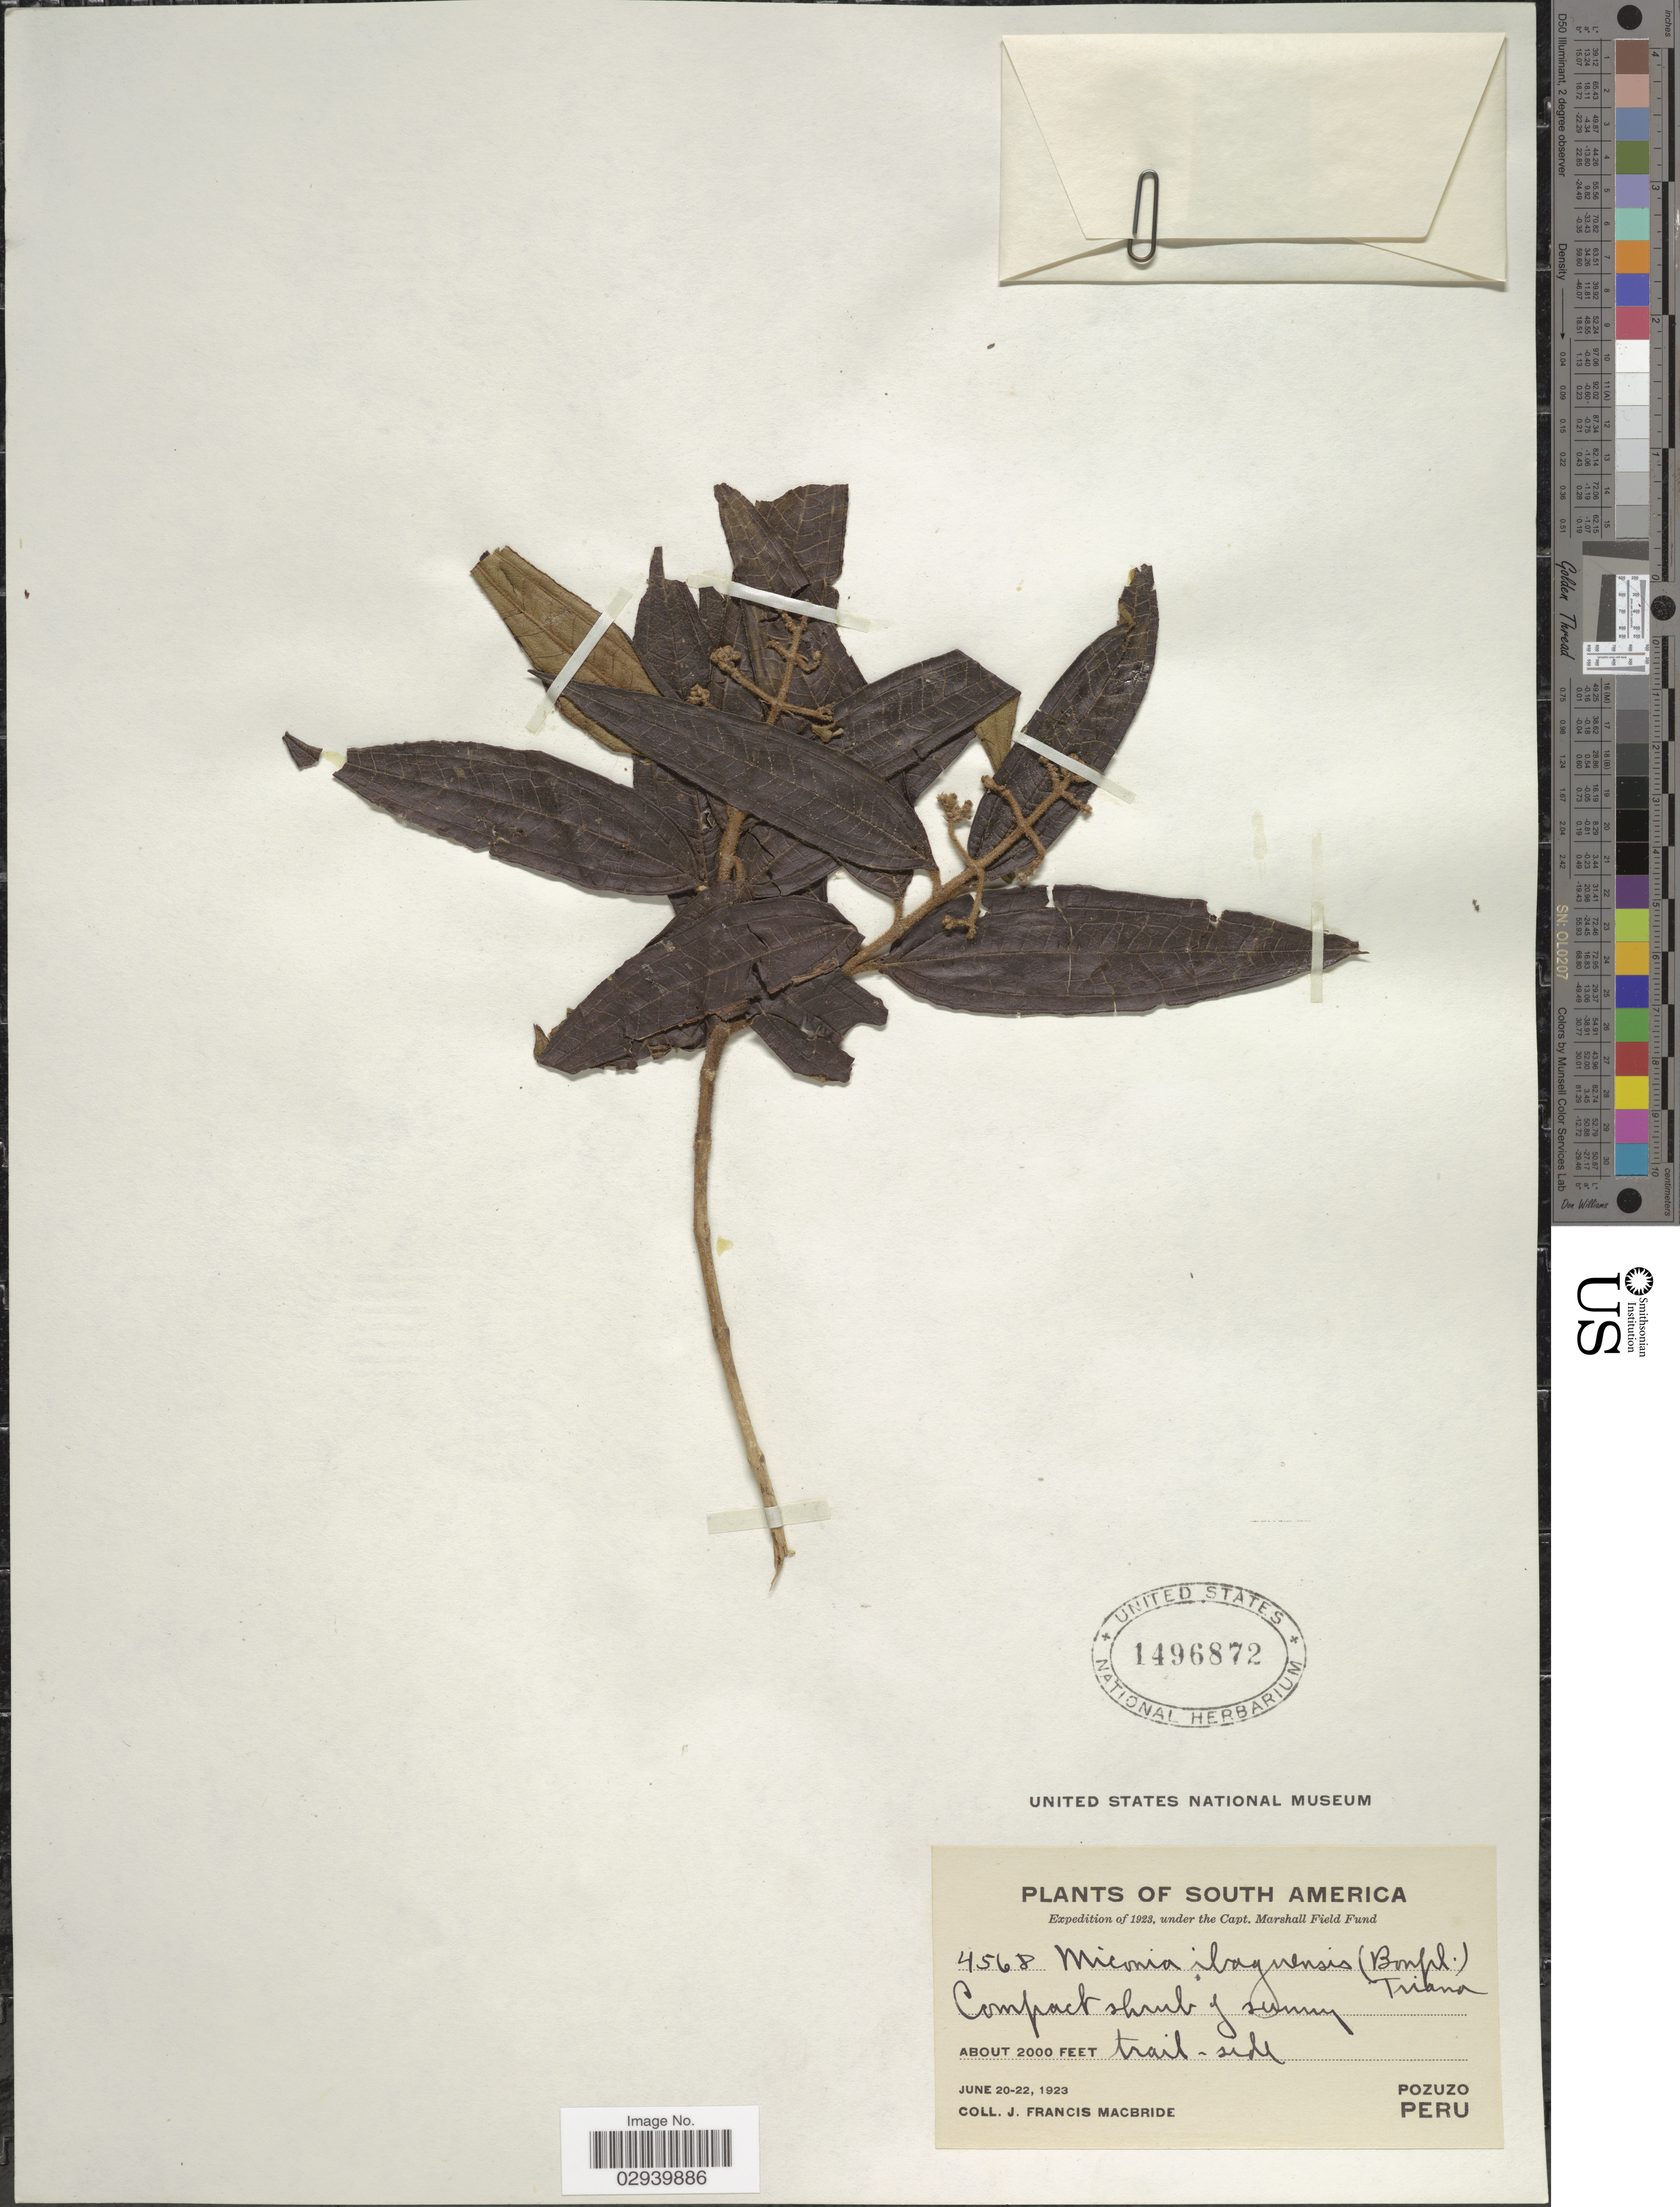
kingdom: Plantae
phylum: Tracheophyta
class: Magnoliopsida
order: Myrtales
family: Melastomataceae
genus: Miconia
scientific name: Miconia ibaguensis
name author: (Bonpl.) Triana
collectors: J. F. Macbride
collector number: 4568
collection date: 1923-06-20/1923-06-22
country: Peru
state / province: Pasco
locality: Pozuzo.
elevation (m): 610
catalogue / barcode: US 1496872